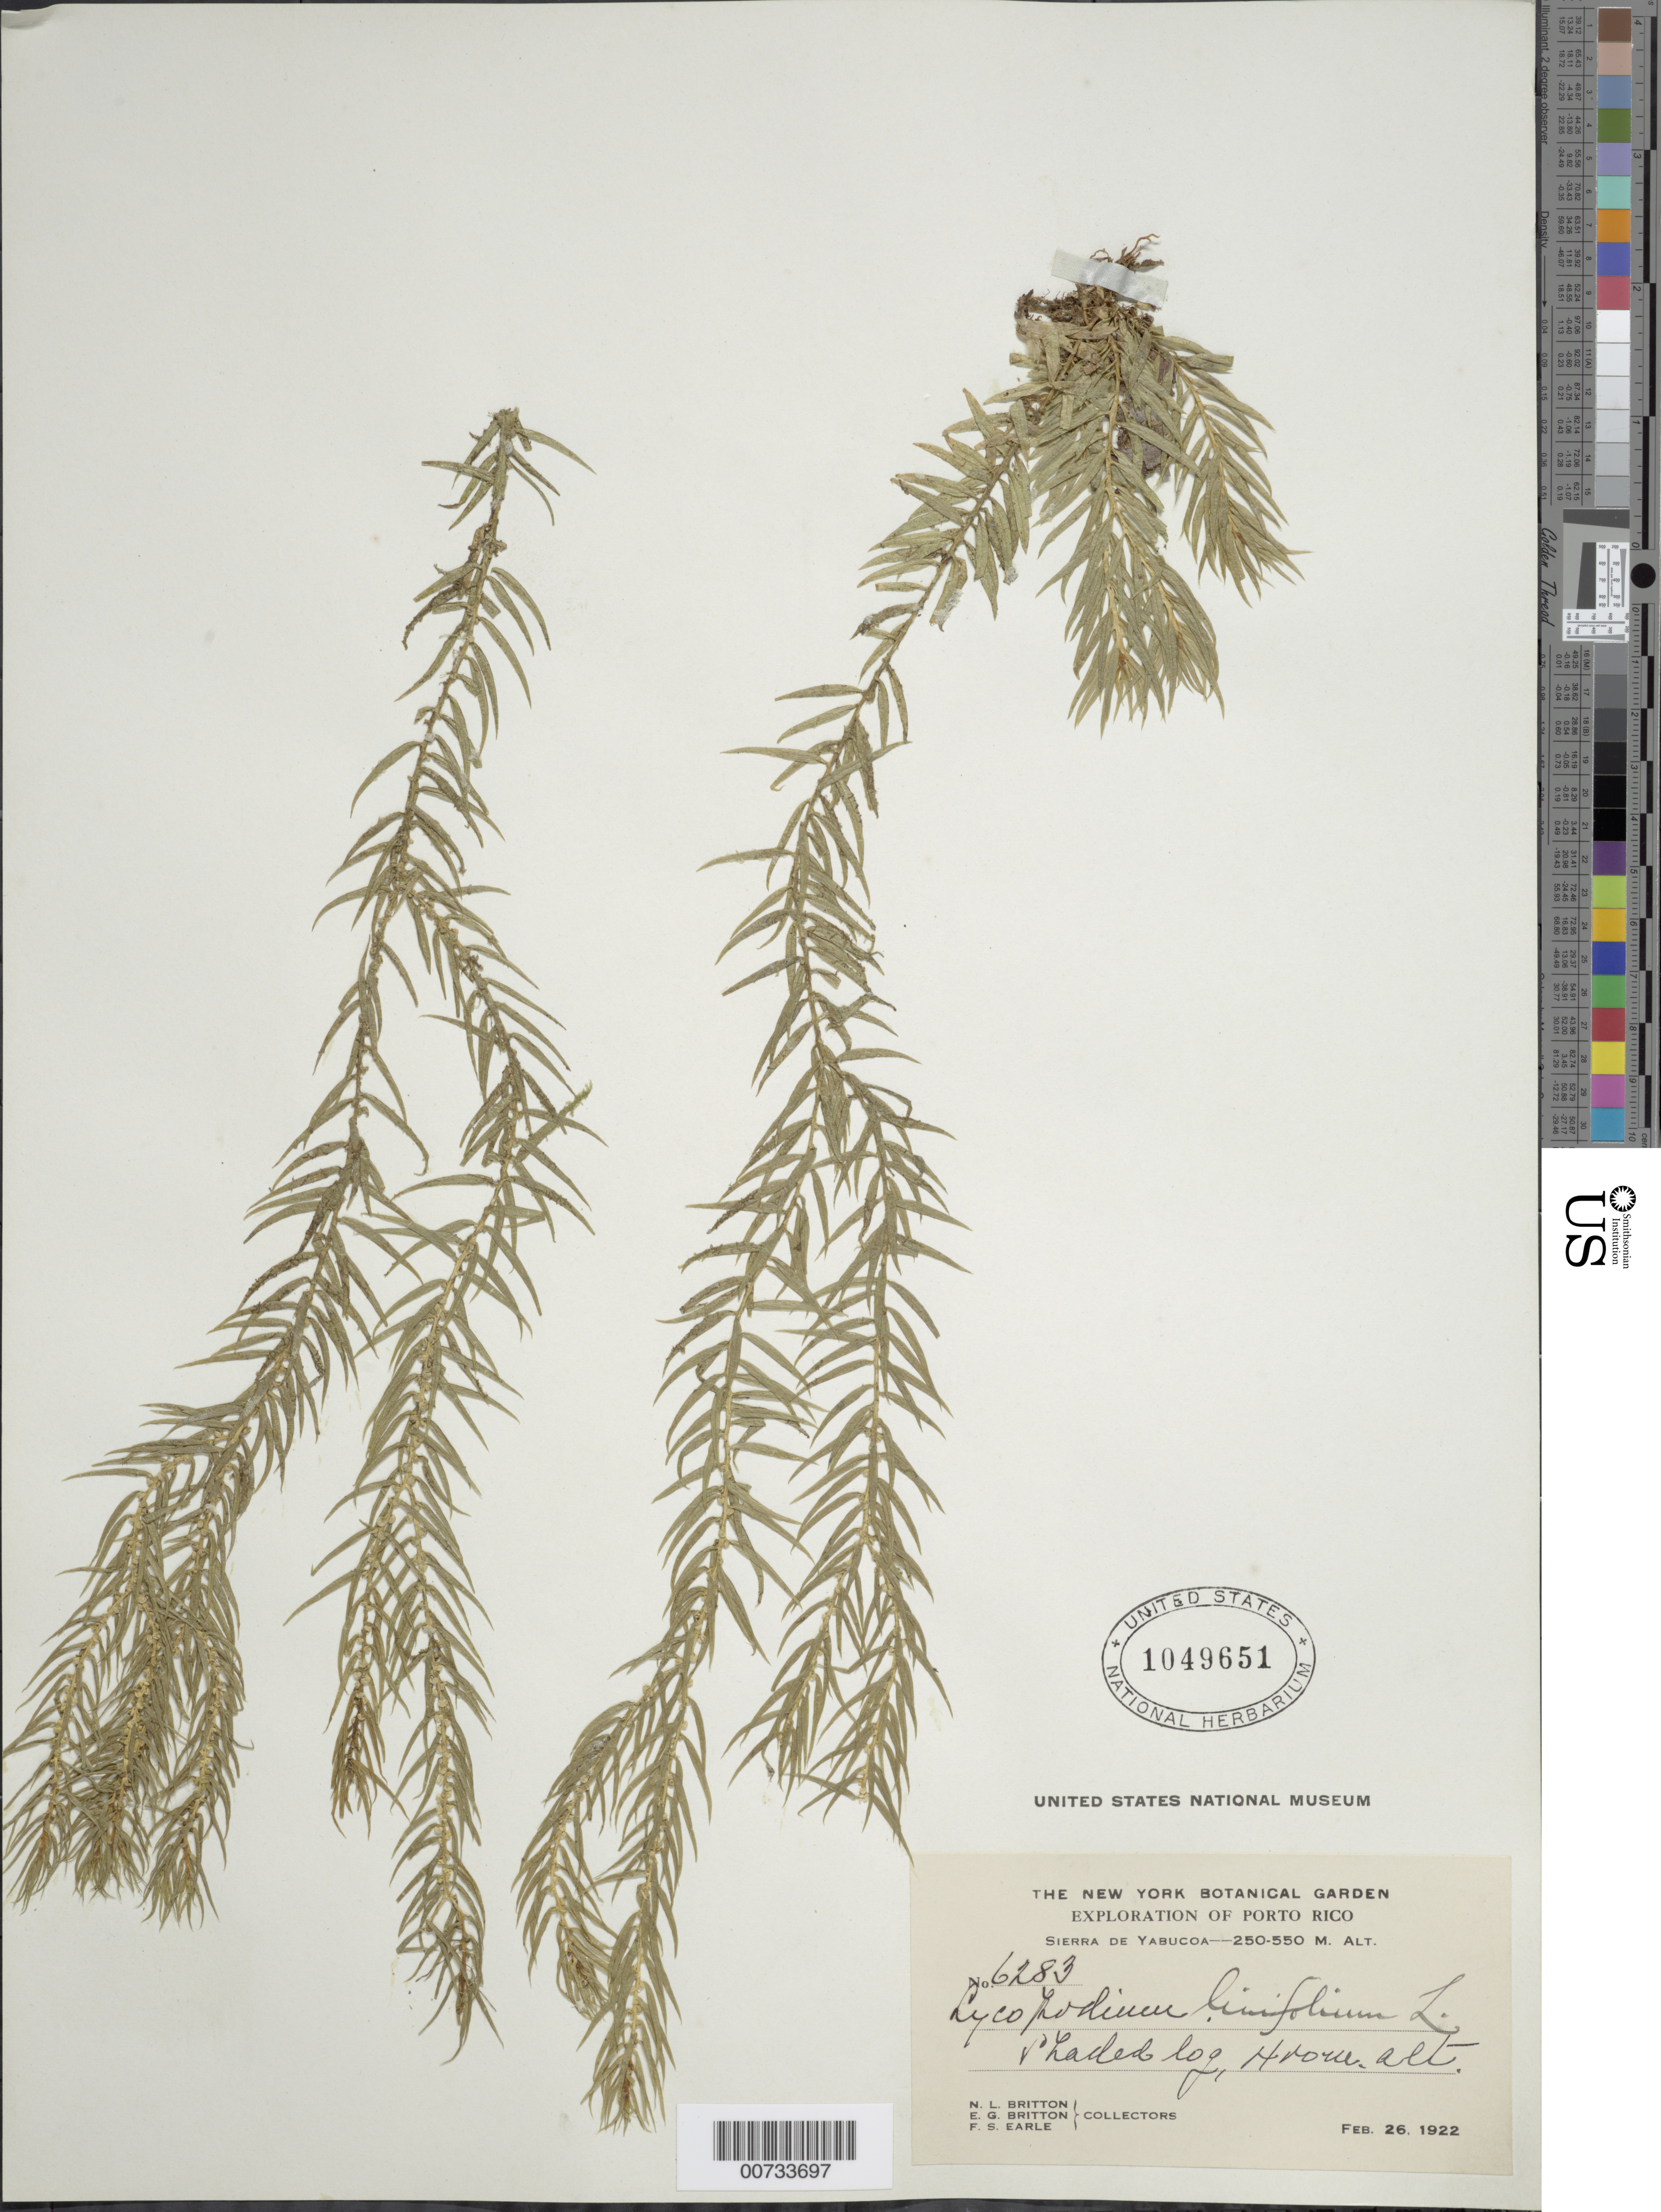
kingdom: Plantae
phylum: Tracheophyta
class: Lycopodiopsida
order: Lycopodiales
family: Lycopodiaceae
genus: Phlegmariurus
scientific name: Phlegmariurus linifolius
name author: (L.) B. Øllg.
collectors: N. Britton, E. G. Britton & F. S. Earle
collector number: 6283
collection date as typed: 26 Feb 1922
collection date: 1922-02-26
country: Puerto Rico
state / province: Yabucoa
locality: Sierra de Yabucoa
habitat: Shaded log; 400 m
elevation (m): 250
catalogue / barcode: US 1049651